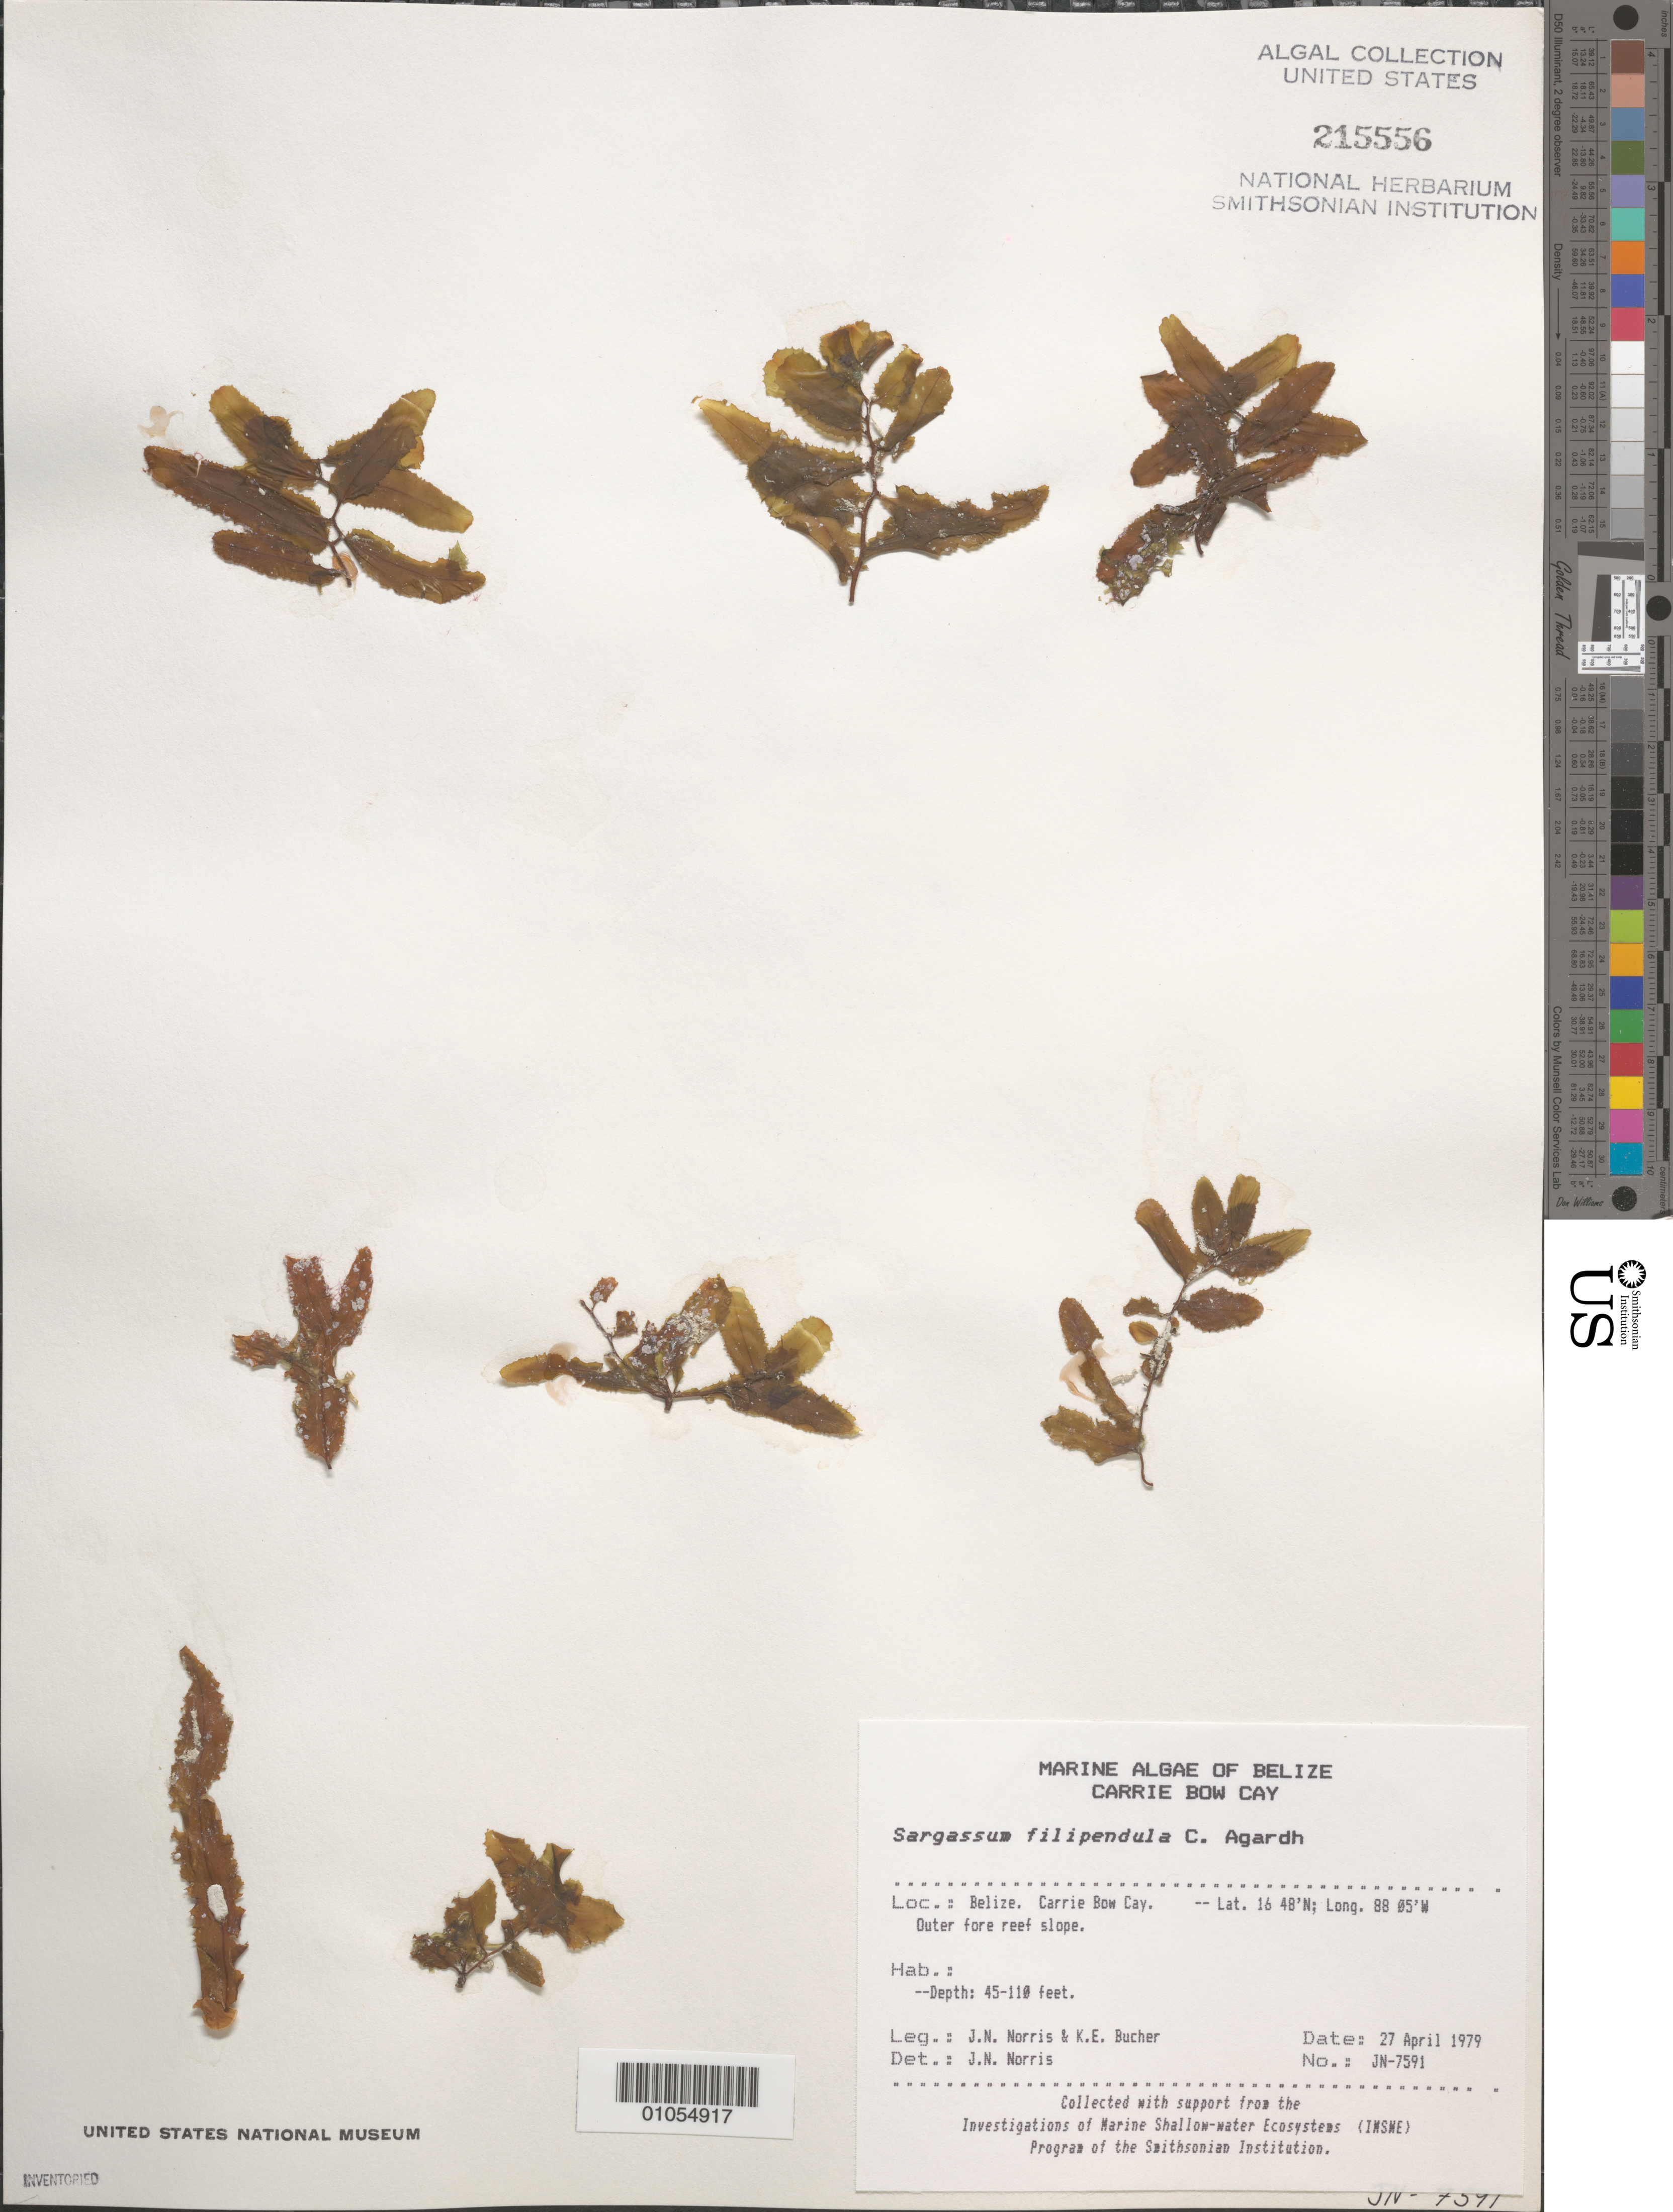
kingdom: Chromista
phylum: Ochrophyta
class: Phaeophyceae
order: Fucales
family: Sargassaceae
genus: Sargassum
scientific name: Sargassum filipendula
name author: C. Agardh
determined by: Norris, James N.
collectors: J. N. Norris & K. E. Bucher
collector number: JN-7591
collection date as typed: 27 Apr 1979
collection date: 1979-04-27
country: Belize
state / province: Stann Creek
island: Carrie Bow Cay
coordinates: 16 48'N, 88 05'W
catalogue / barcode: US 215556